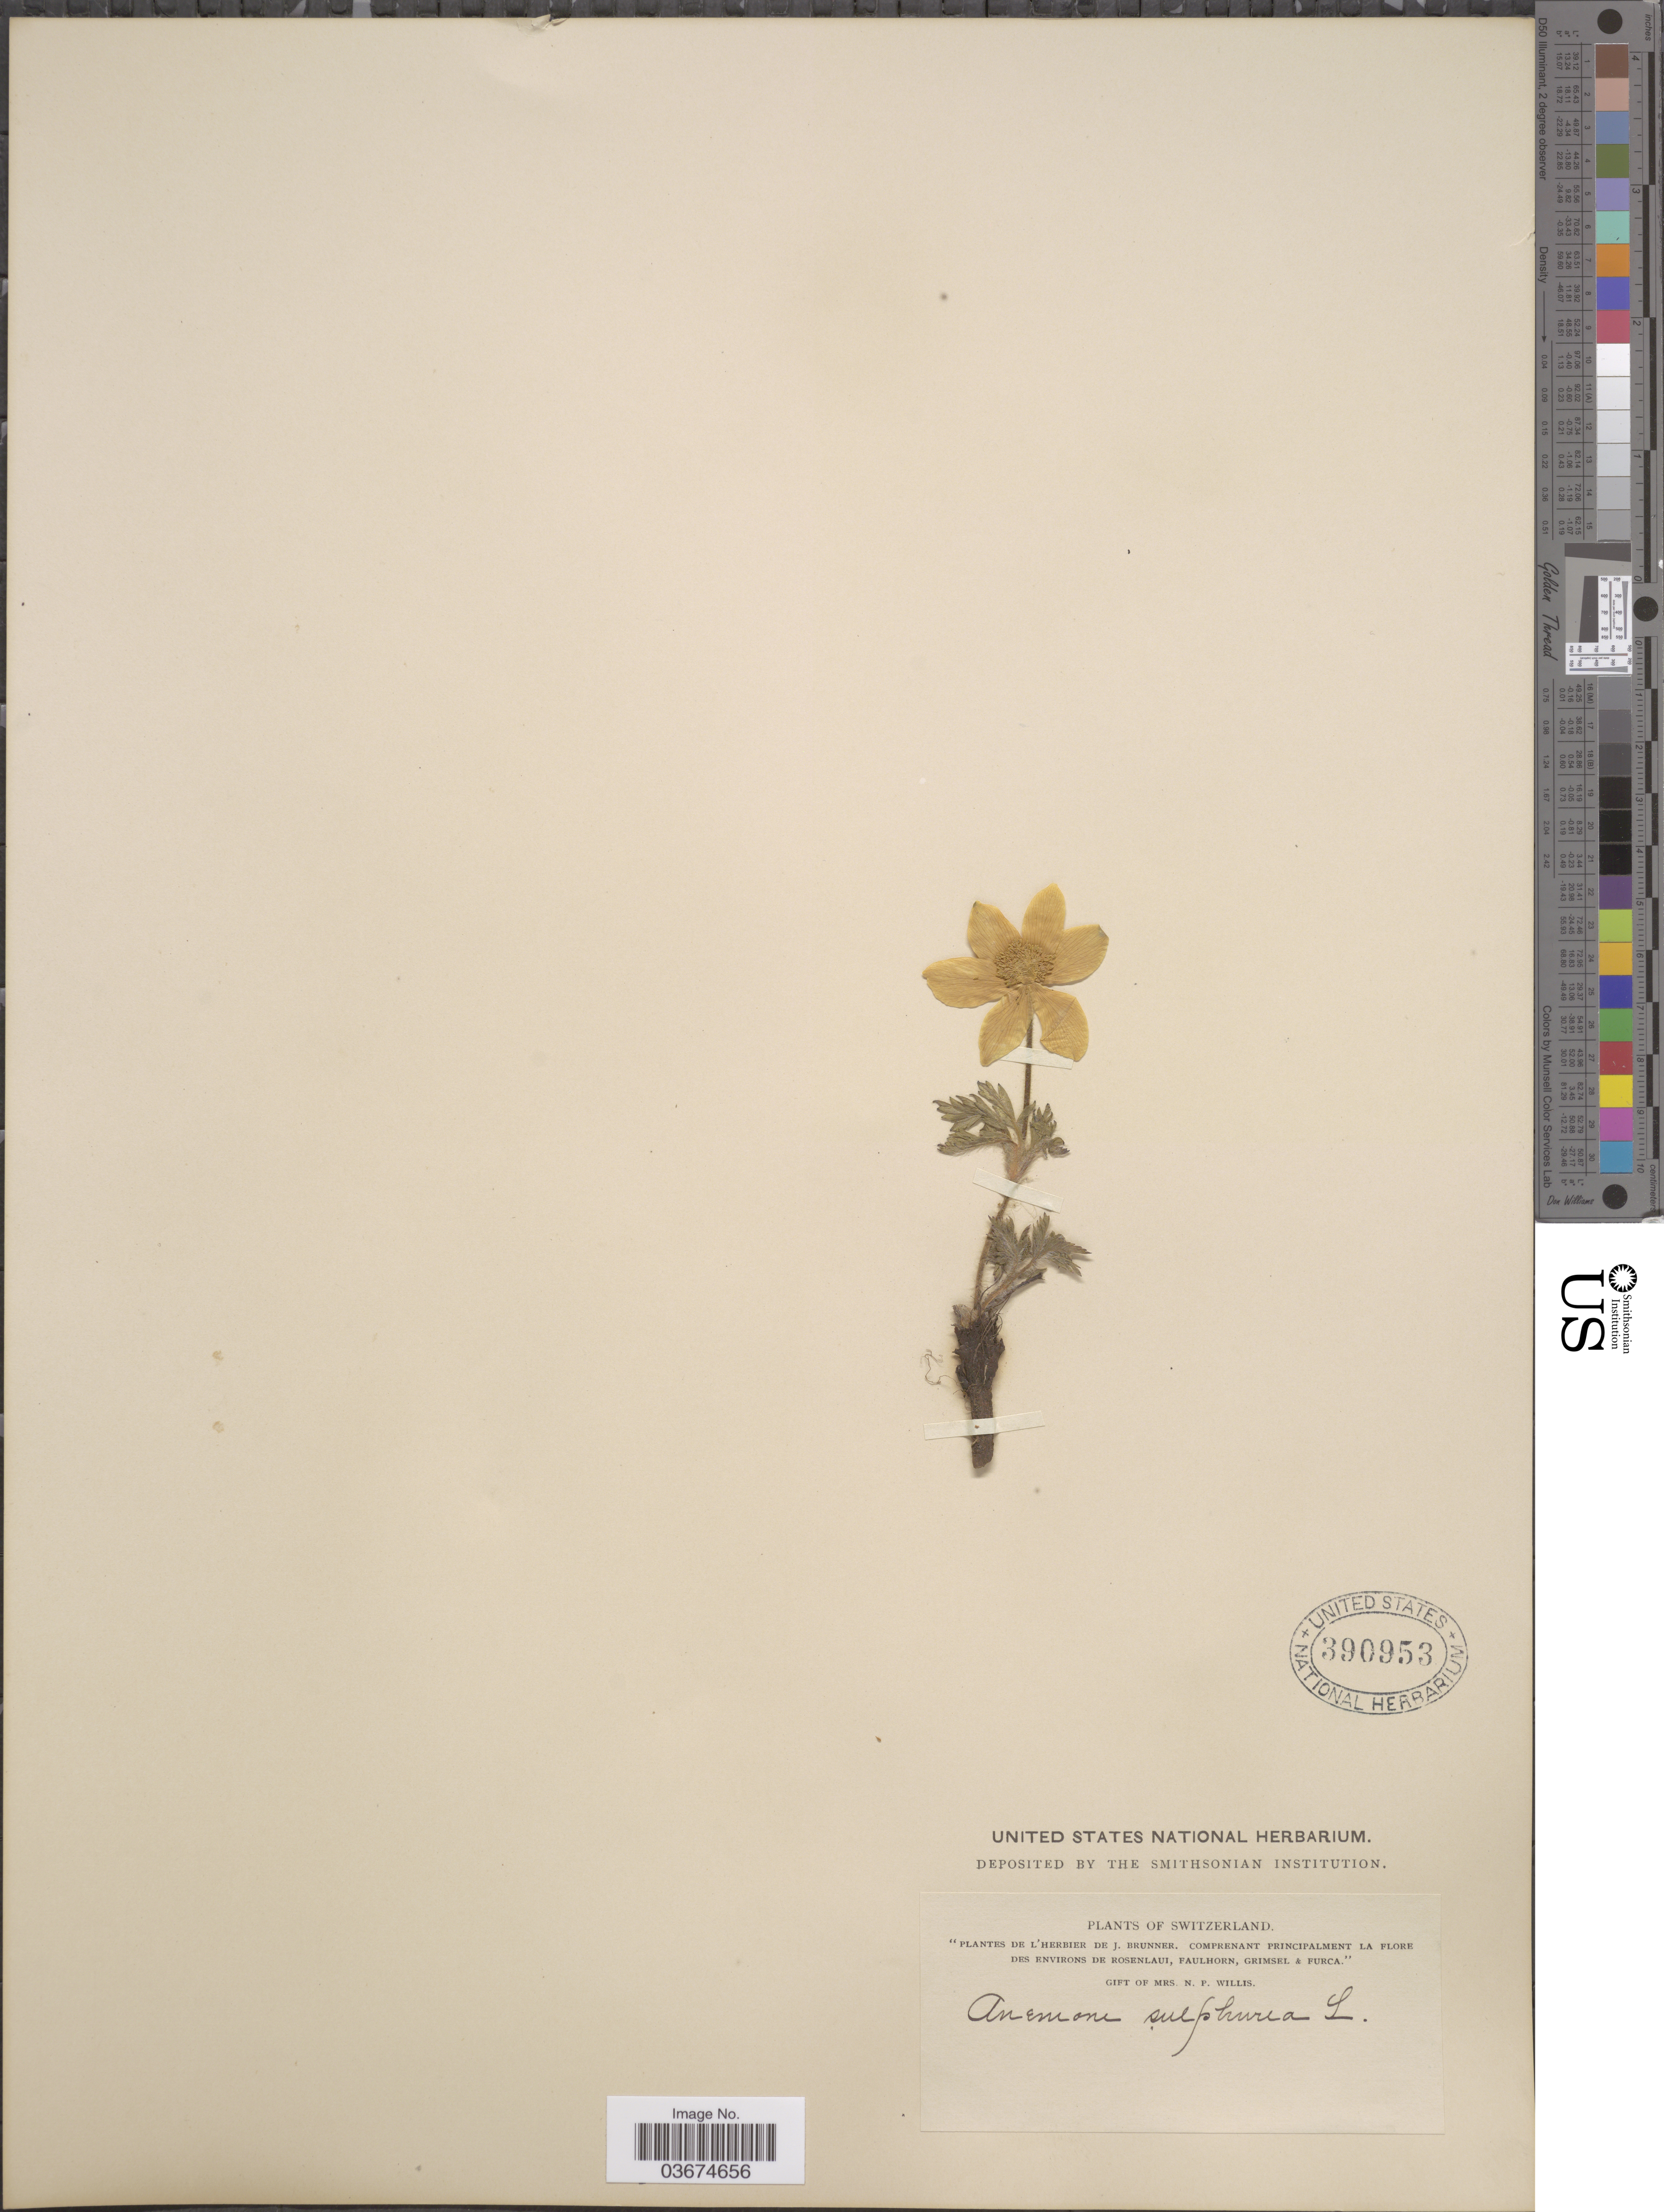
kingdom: Plantae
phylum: Tracheophyta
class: Magnoliopsida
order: Ranunculales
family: Ranunculaceae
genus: Pulsatilla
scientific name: Pulsatilla sulphurea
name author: Sweet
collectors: ex herb. J. Brunner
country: Switzerland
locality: Environs de Rosenlaui, Faulhorn, Grimsel & Furca.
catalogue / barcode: US 390953